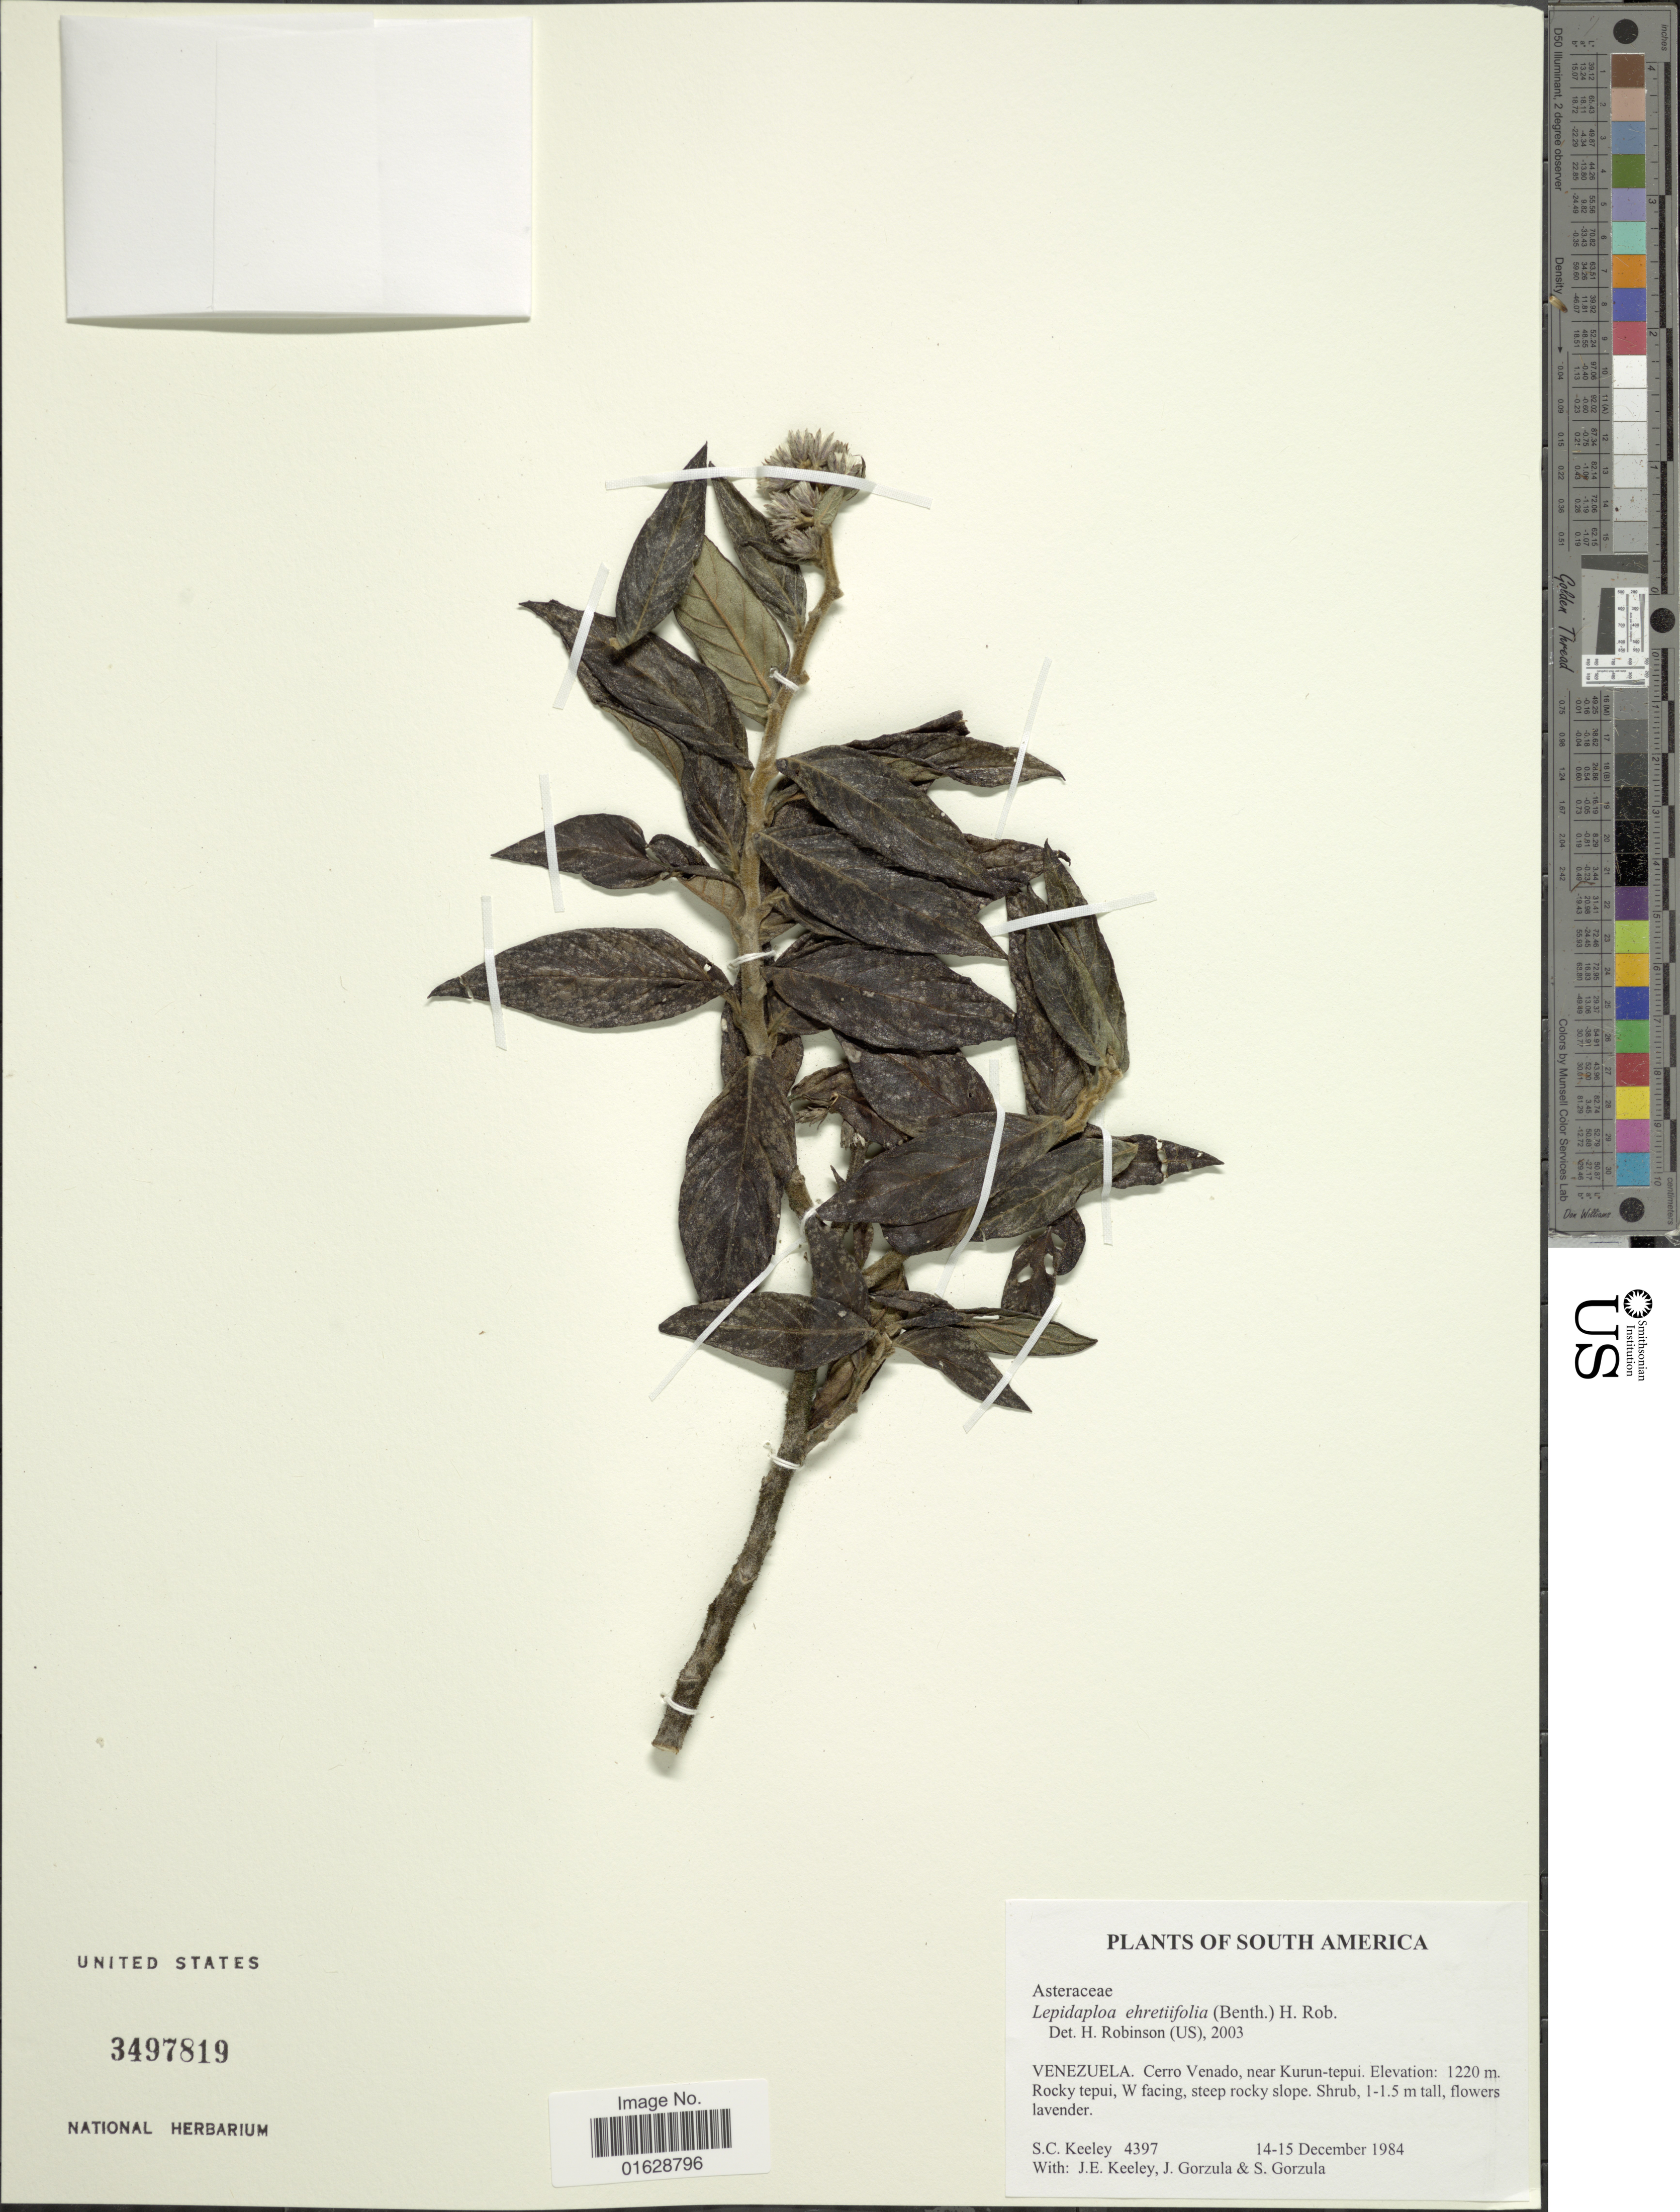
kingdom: Plantae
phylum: Tracheophyta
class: Magnoliopsida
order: Asterales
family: Asteraceae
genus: Lepidaploa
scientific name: Lepidaploa ehretiifolia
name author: (Benth.) H. Rob.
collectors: S. C. Keeley, J. E. Keeley, J. Gorzula & S. Gorzula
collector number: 4397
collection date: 1984-12-14/1984-12-15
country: Venezuela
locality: Cerro Venado, near Kurun-tepui. Rocky tepui, W facing.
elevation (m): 1220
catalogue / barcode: US 3497819